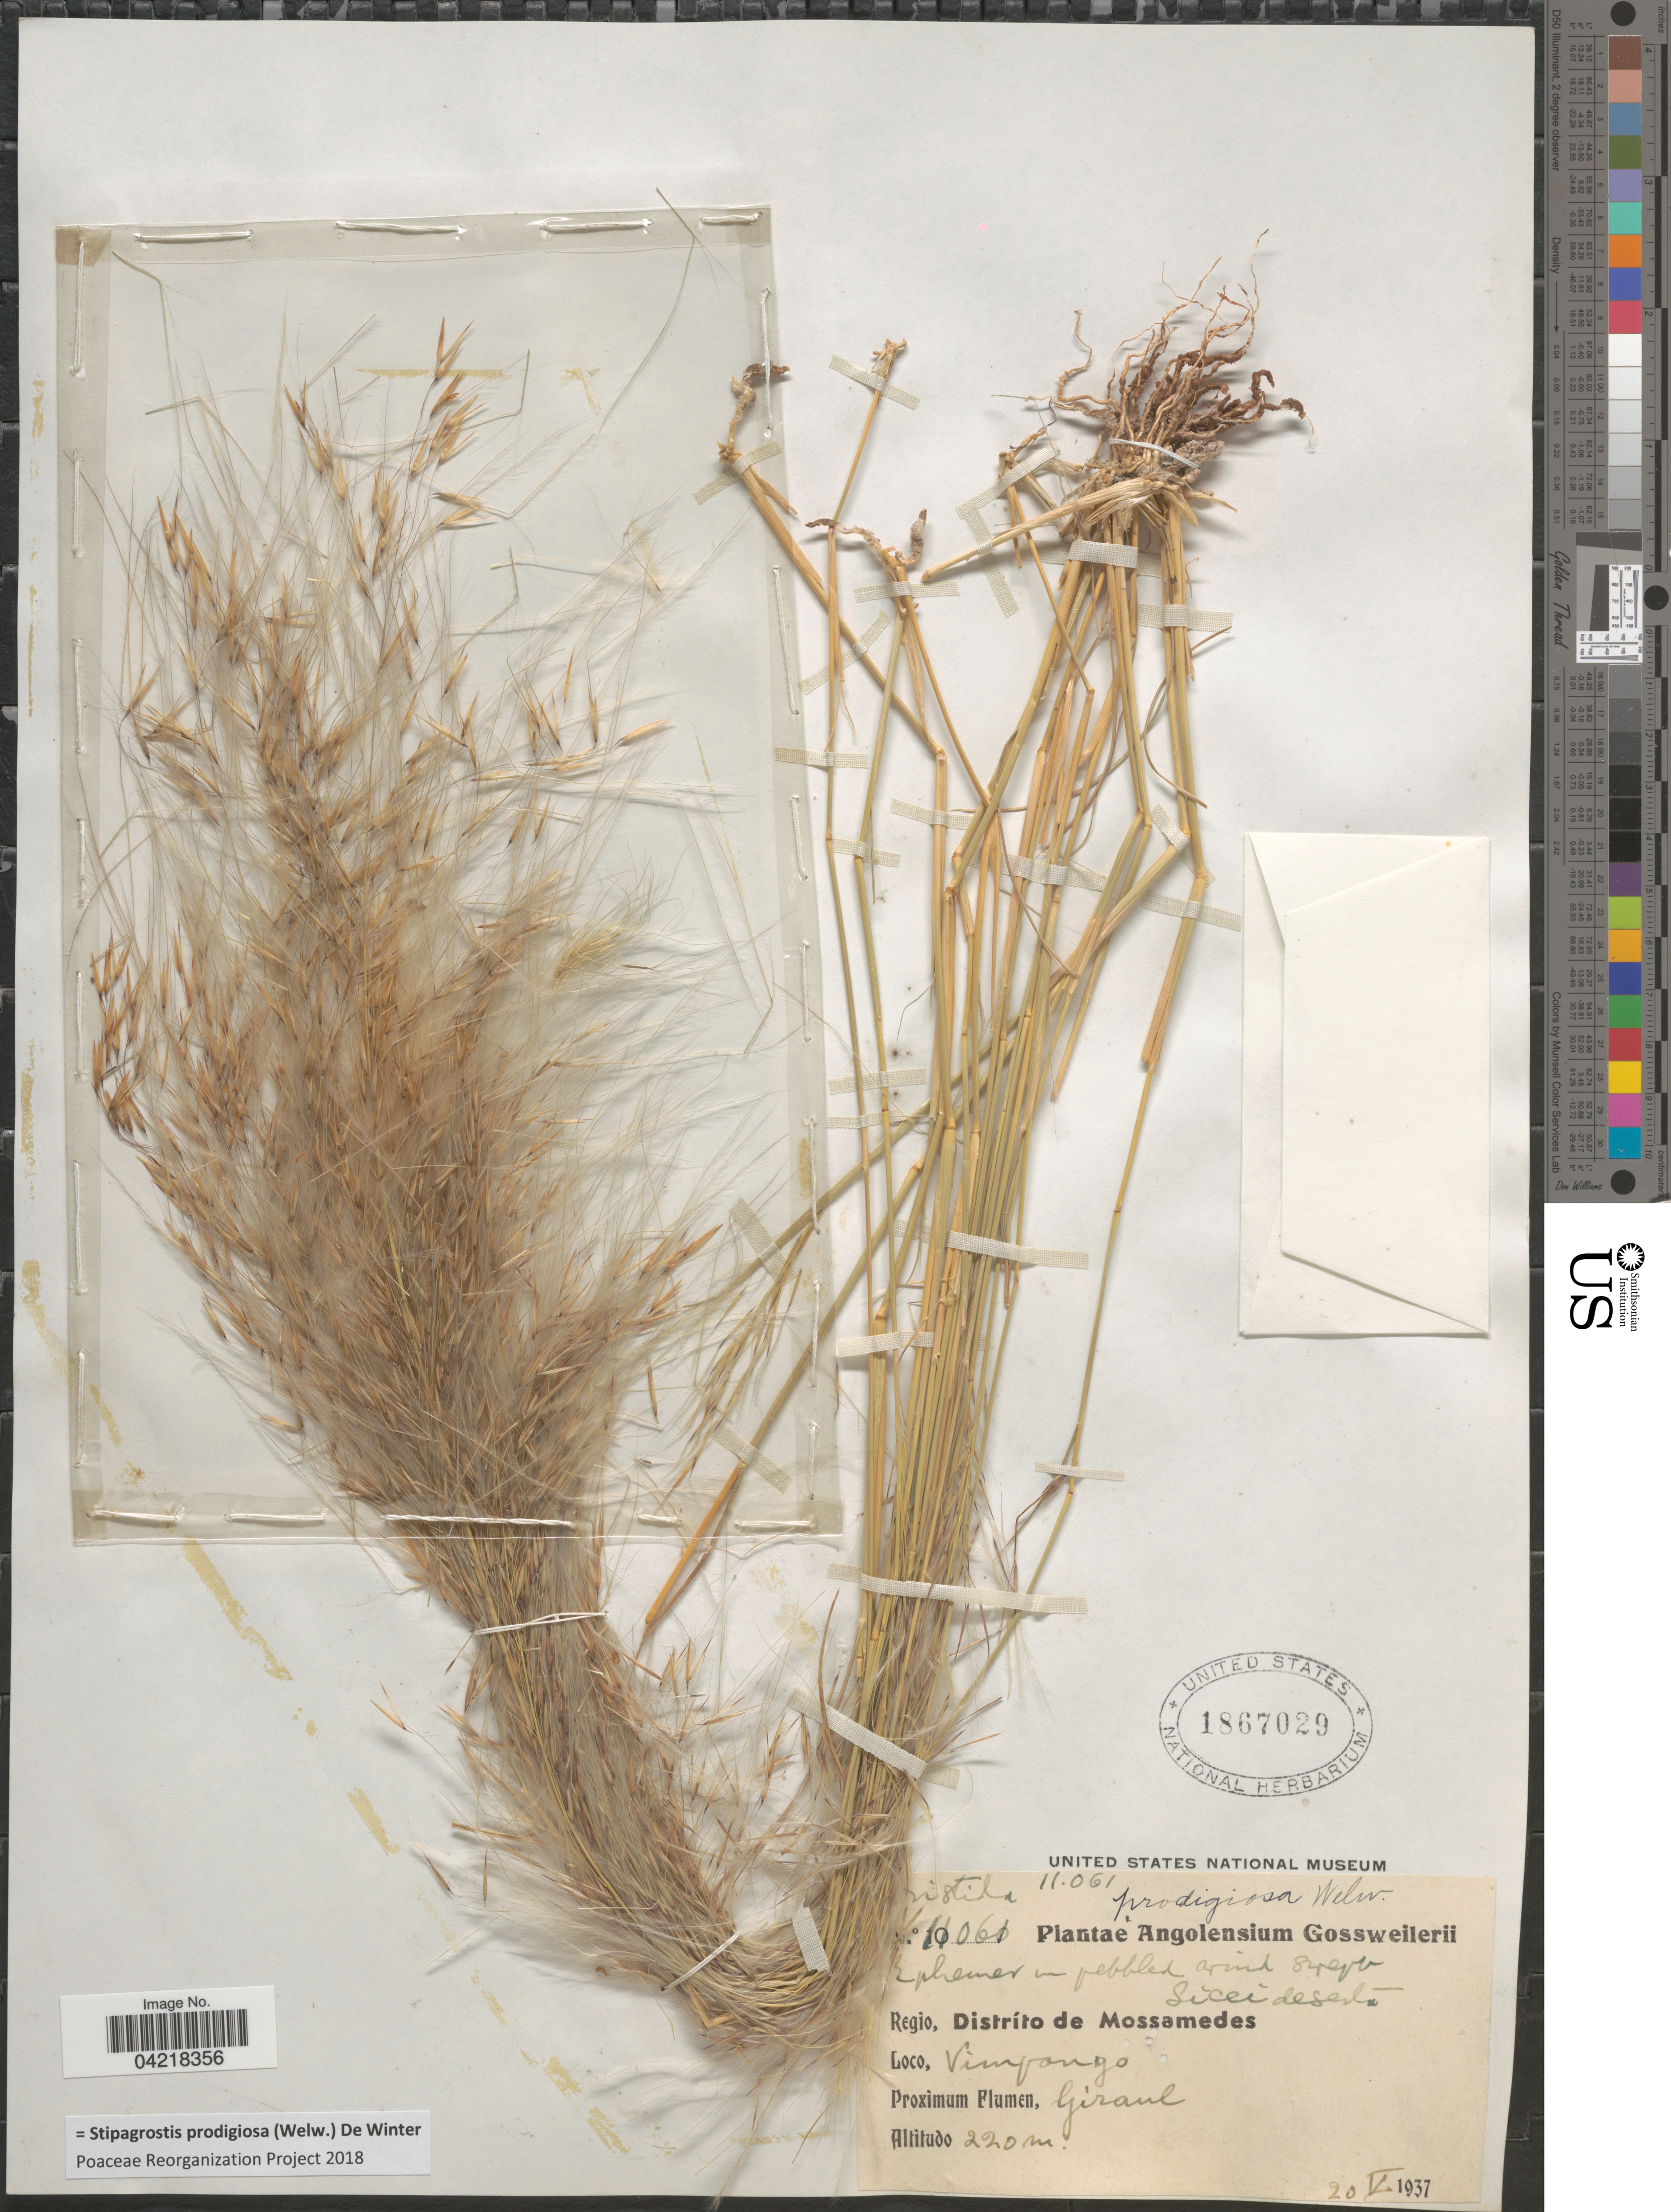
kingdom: Plantae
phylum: Tracheophyta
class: Liliopsida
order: Poales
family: Poaceae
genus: Stipagrostis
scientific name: Stipagrostis prodigiosa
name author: (Welw.) De Winter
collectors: Gossweiler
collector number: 11061*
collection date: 1937-05-20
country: Angola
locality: Angolensium. Regio, Distríto de Mossamedes. Vimpongo. Proximum Flumen, Giraul.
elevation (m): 220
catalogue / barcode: US 1867029